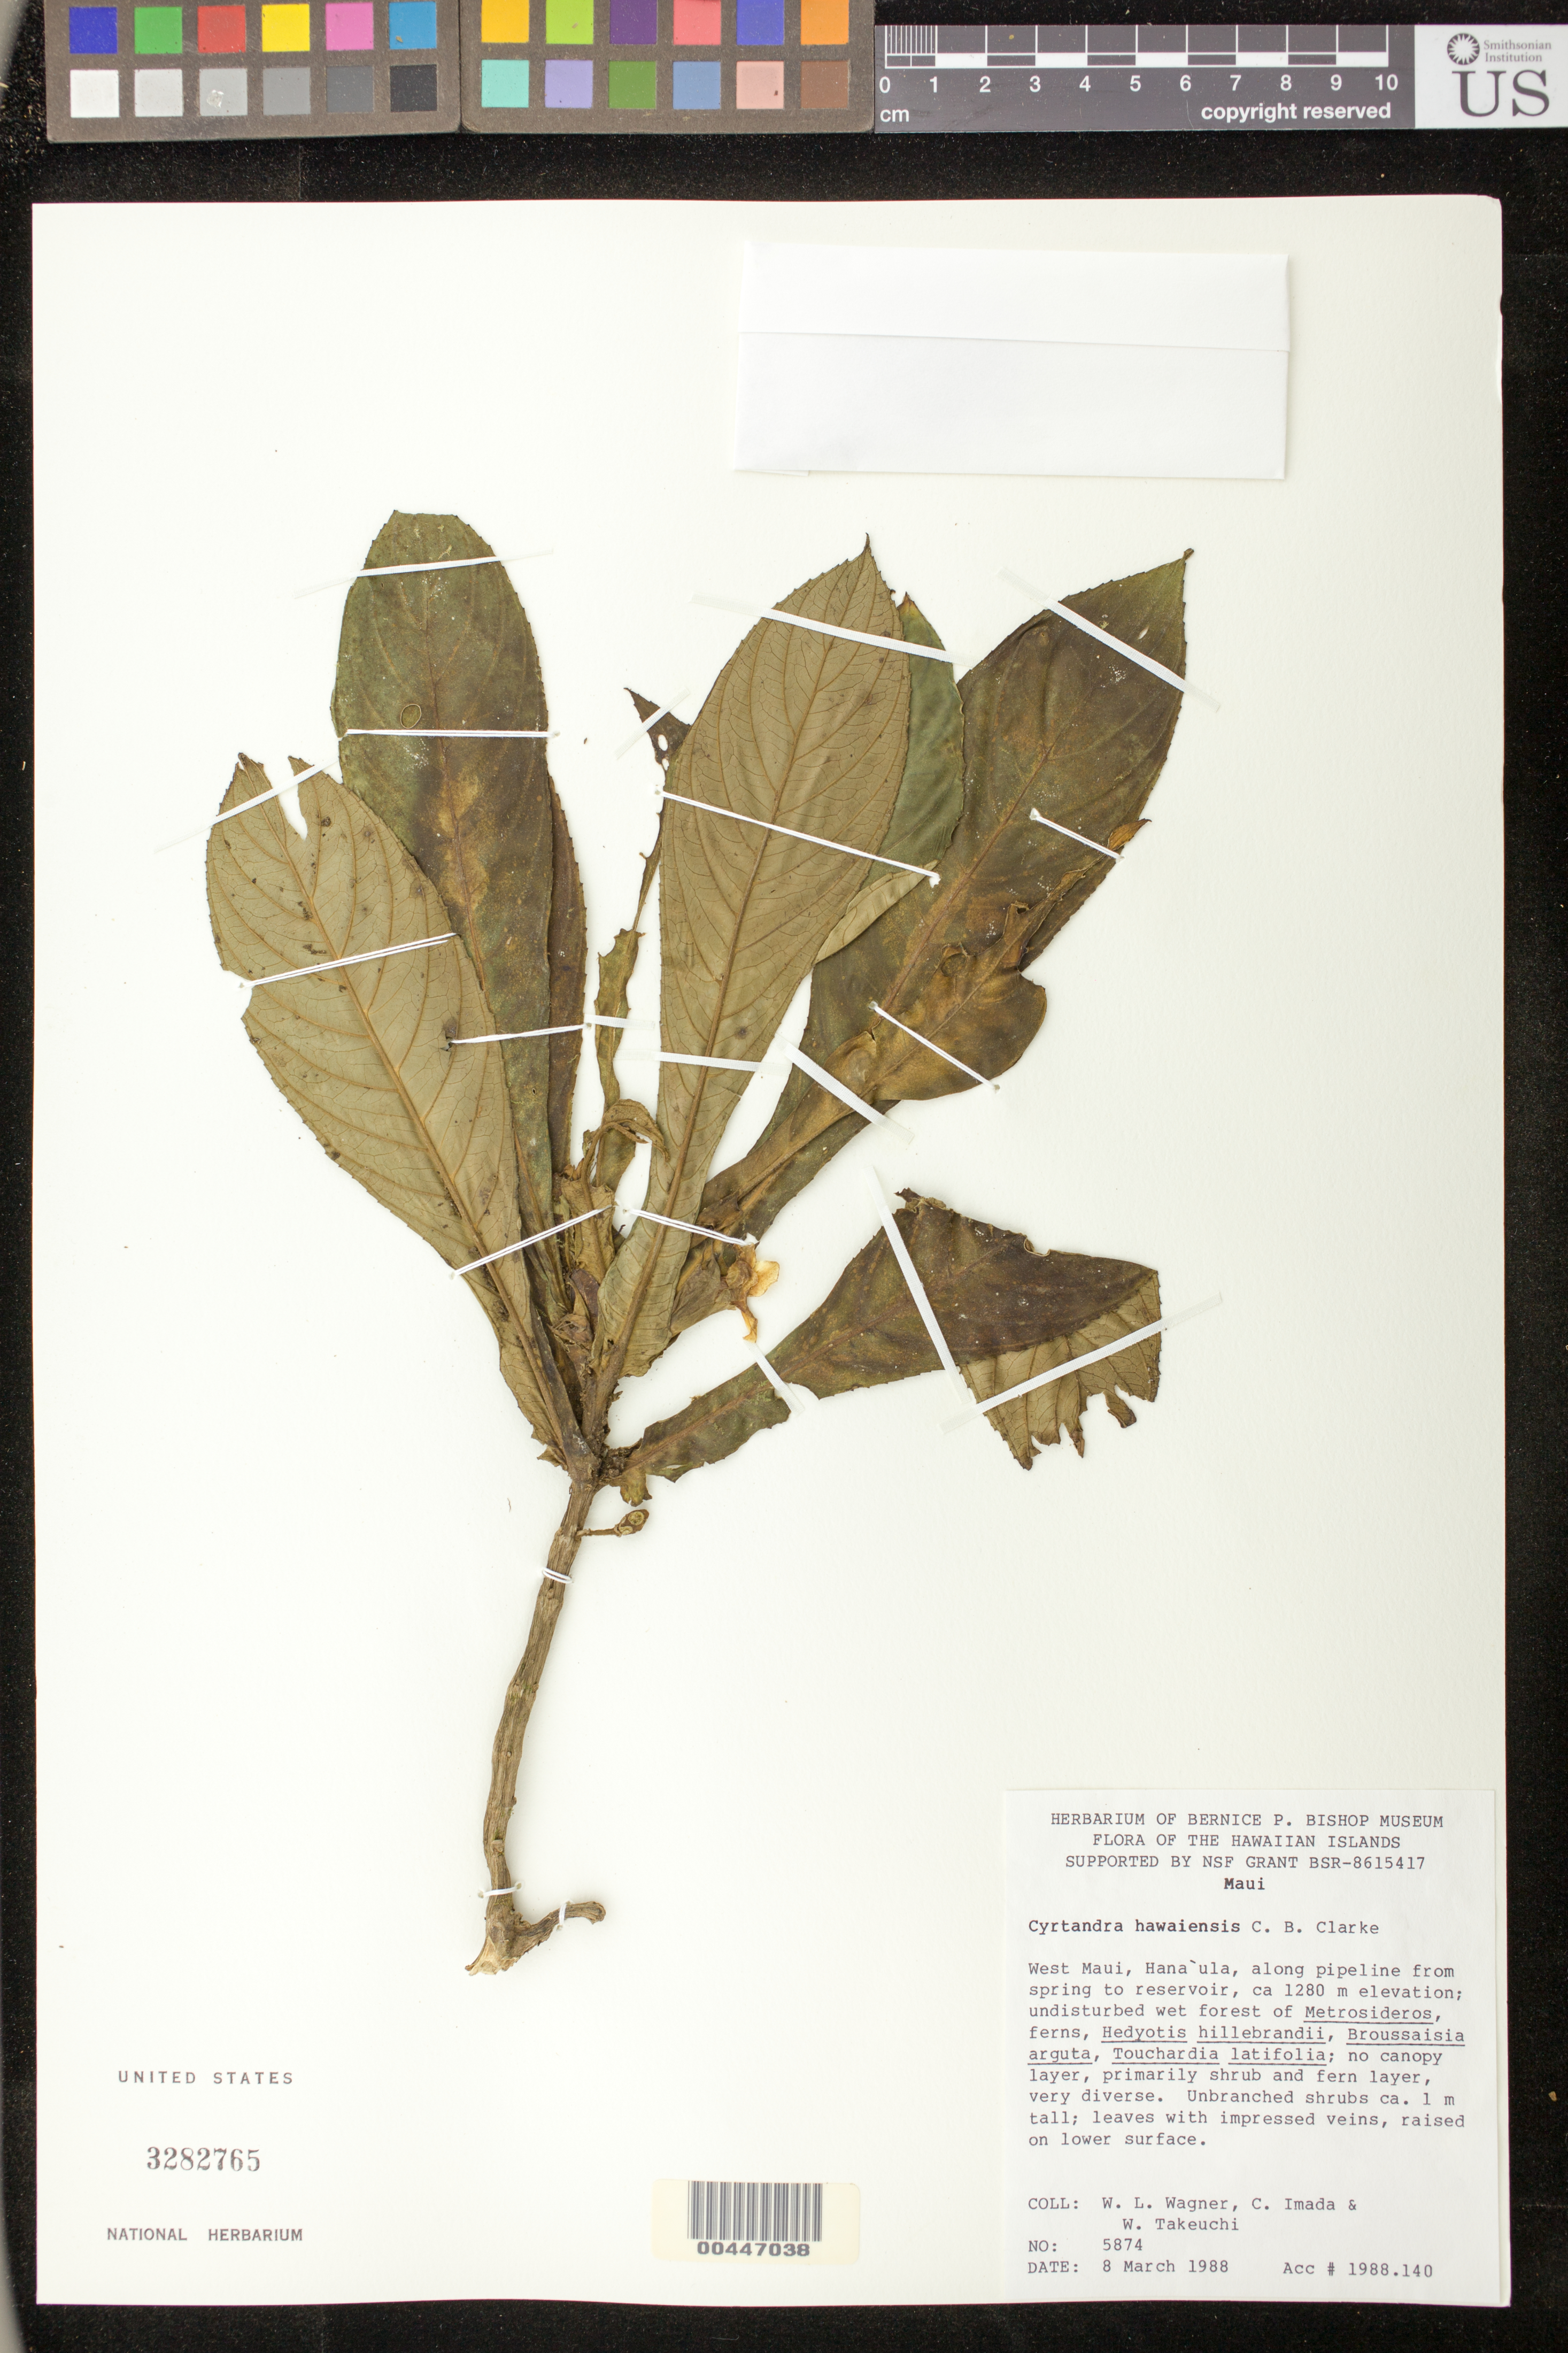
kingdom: Plantae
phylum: Tracheophyta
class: Magnoliopsida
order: Lamiales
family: Gesneriaceae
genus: Cyrtandra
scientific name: Cyrtandra hawaiensis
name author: C.B. Clarke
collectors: W. L. Wagner, C. Imada & W. N. Takeuchi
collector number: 5874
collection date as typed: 08 Mar 1988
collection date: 1988-03-08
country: United States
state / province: Hawaii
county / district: Maui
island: Maui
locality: West Maui, Hana Ula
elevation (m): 1280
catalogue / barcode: US 3282765